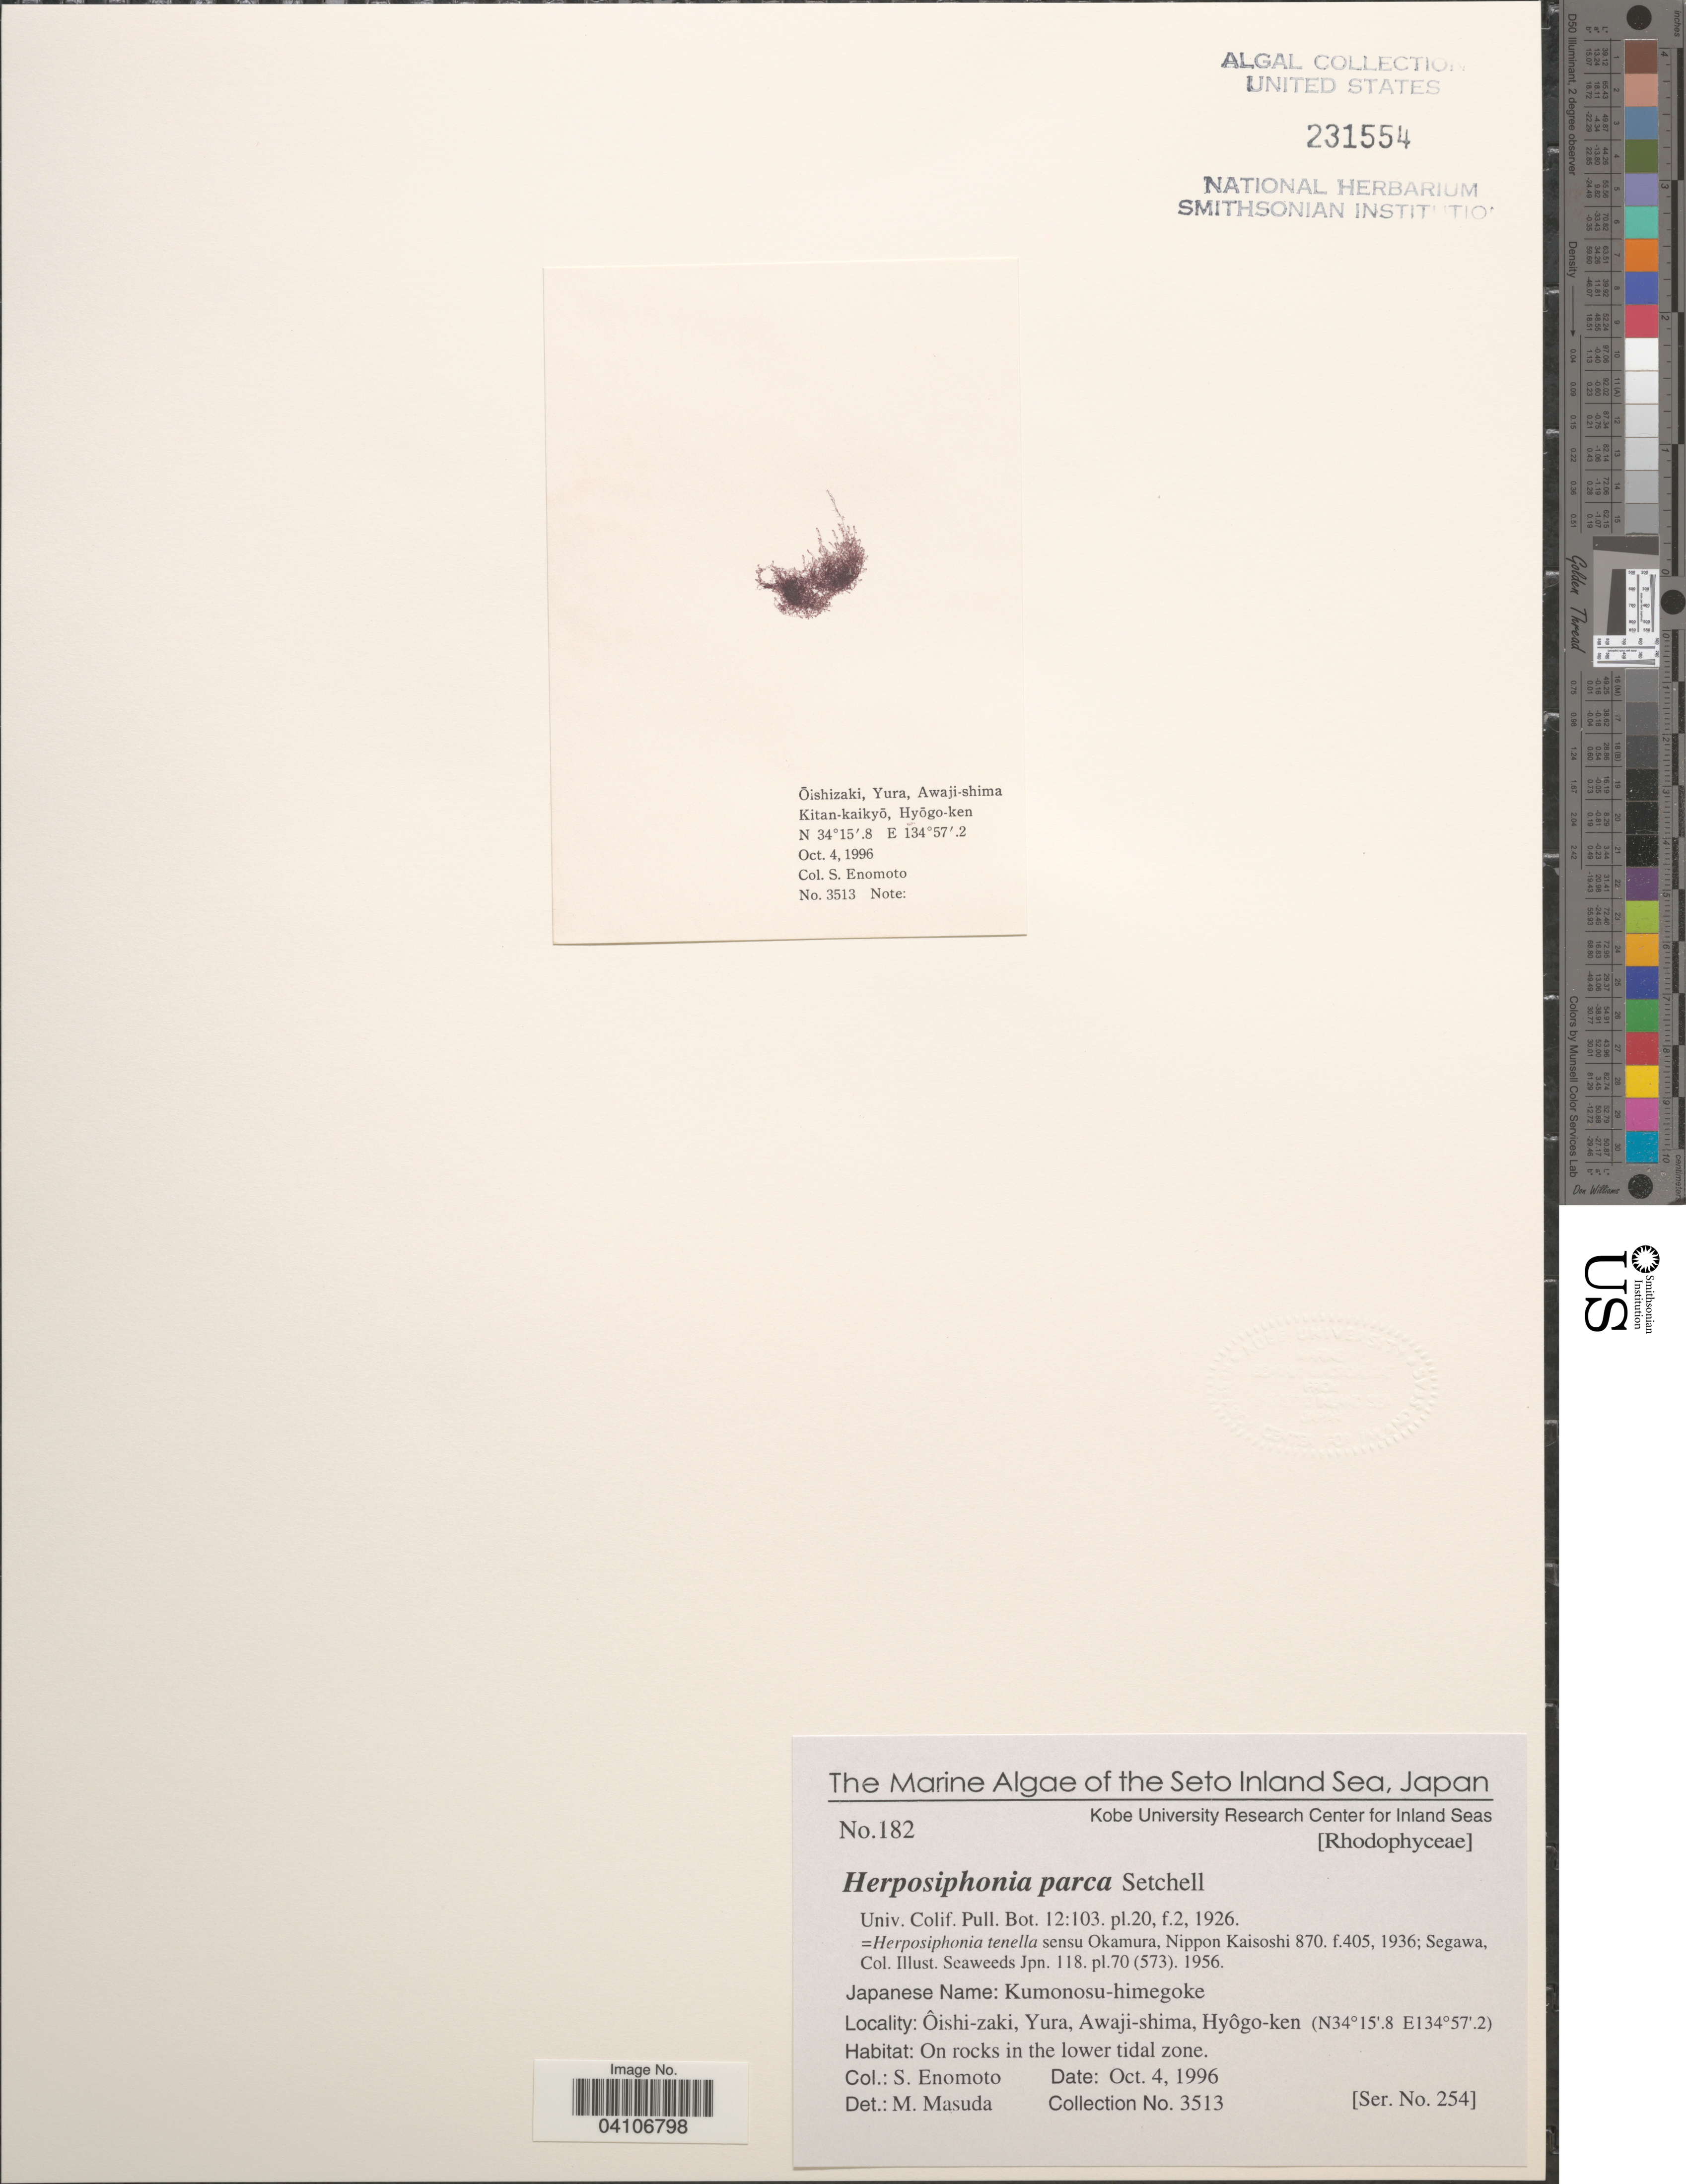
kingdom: Plantae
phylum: Rhodophyta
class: Florideophyceae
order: Ceramiales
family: Rhodomelaceae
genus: Herposiphonia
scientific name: Herposiphonia parca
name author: Setch.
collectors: S. Enomoto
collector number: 3513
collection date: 1996-10-04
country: Japan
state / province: Hyogo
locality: The Seto Inland Sea. Ôishi-zaki, Yura, Awaji-shima, Hyôgo-ken. On rocks in the lower tidal zone.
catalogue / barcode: US 231554